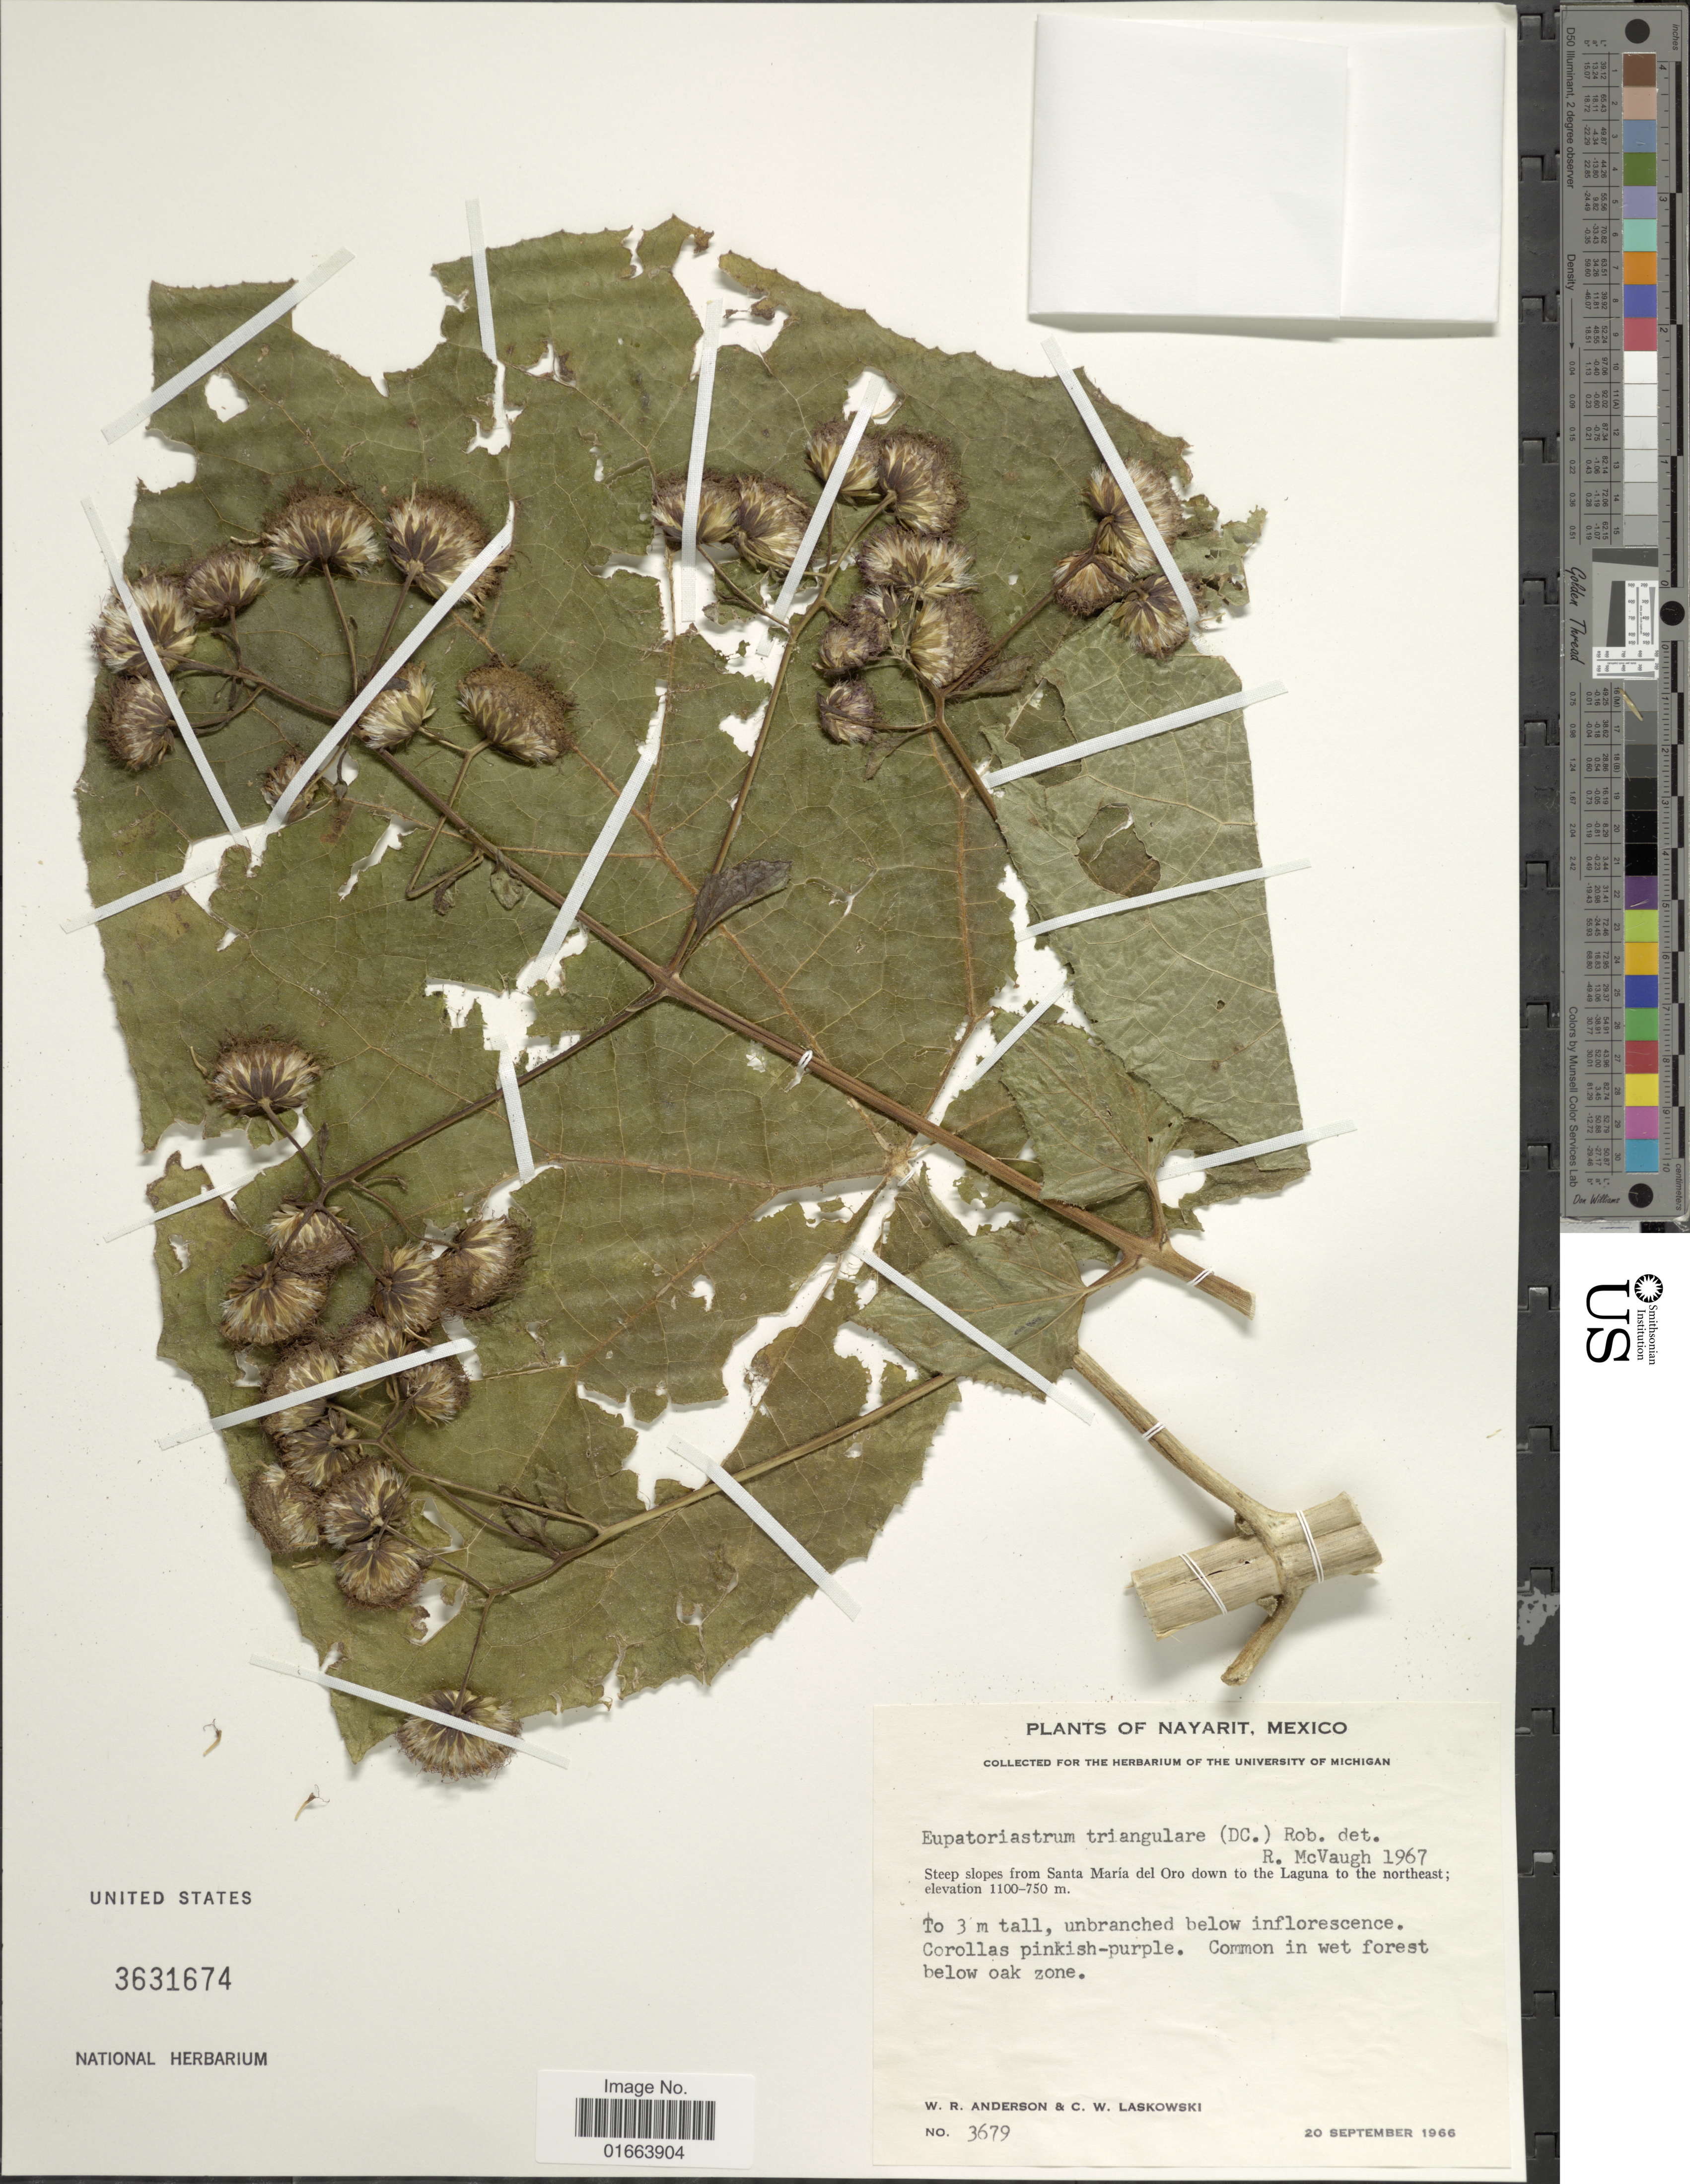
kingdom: Plantae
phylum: Tracheophyta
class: Magnoliopsida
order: Asterales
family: Asteraceae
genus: Eupatoriastrum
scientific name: Eupatoriastrum triangulare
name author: (DC.) B.L. Rob.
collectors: W. Anderson & C. Laskowski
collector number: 3679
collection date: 1966-09-20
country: Mexico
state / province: Nayarit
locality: Steep slopes from Santa María del Oro down to the Laguna to the northeast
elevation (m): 750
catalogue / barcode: US 3631674